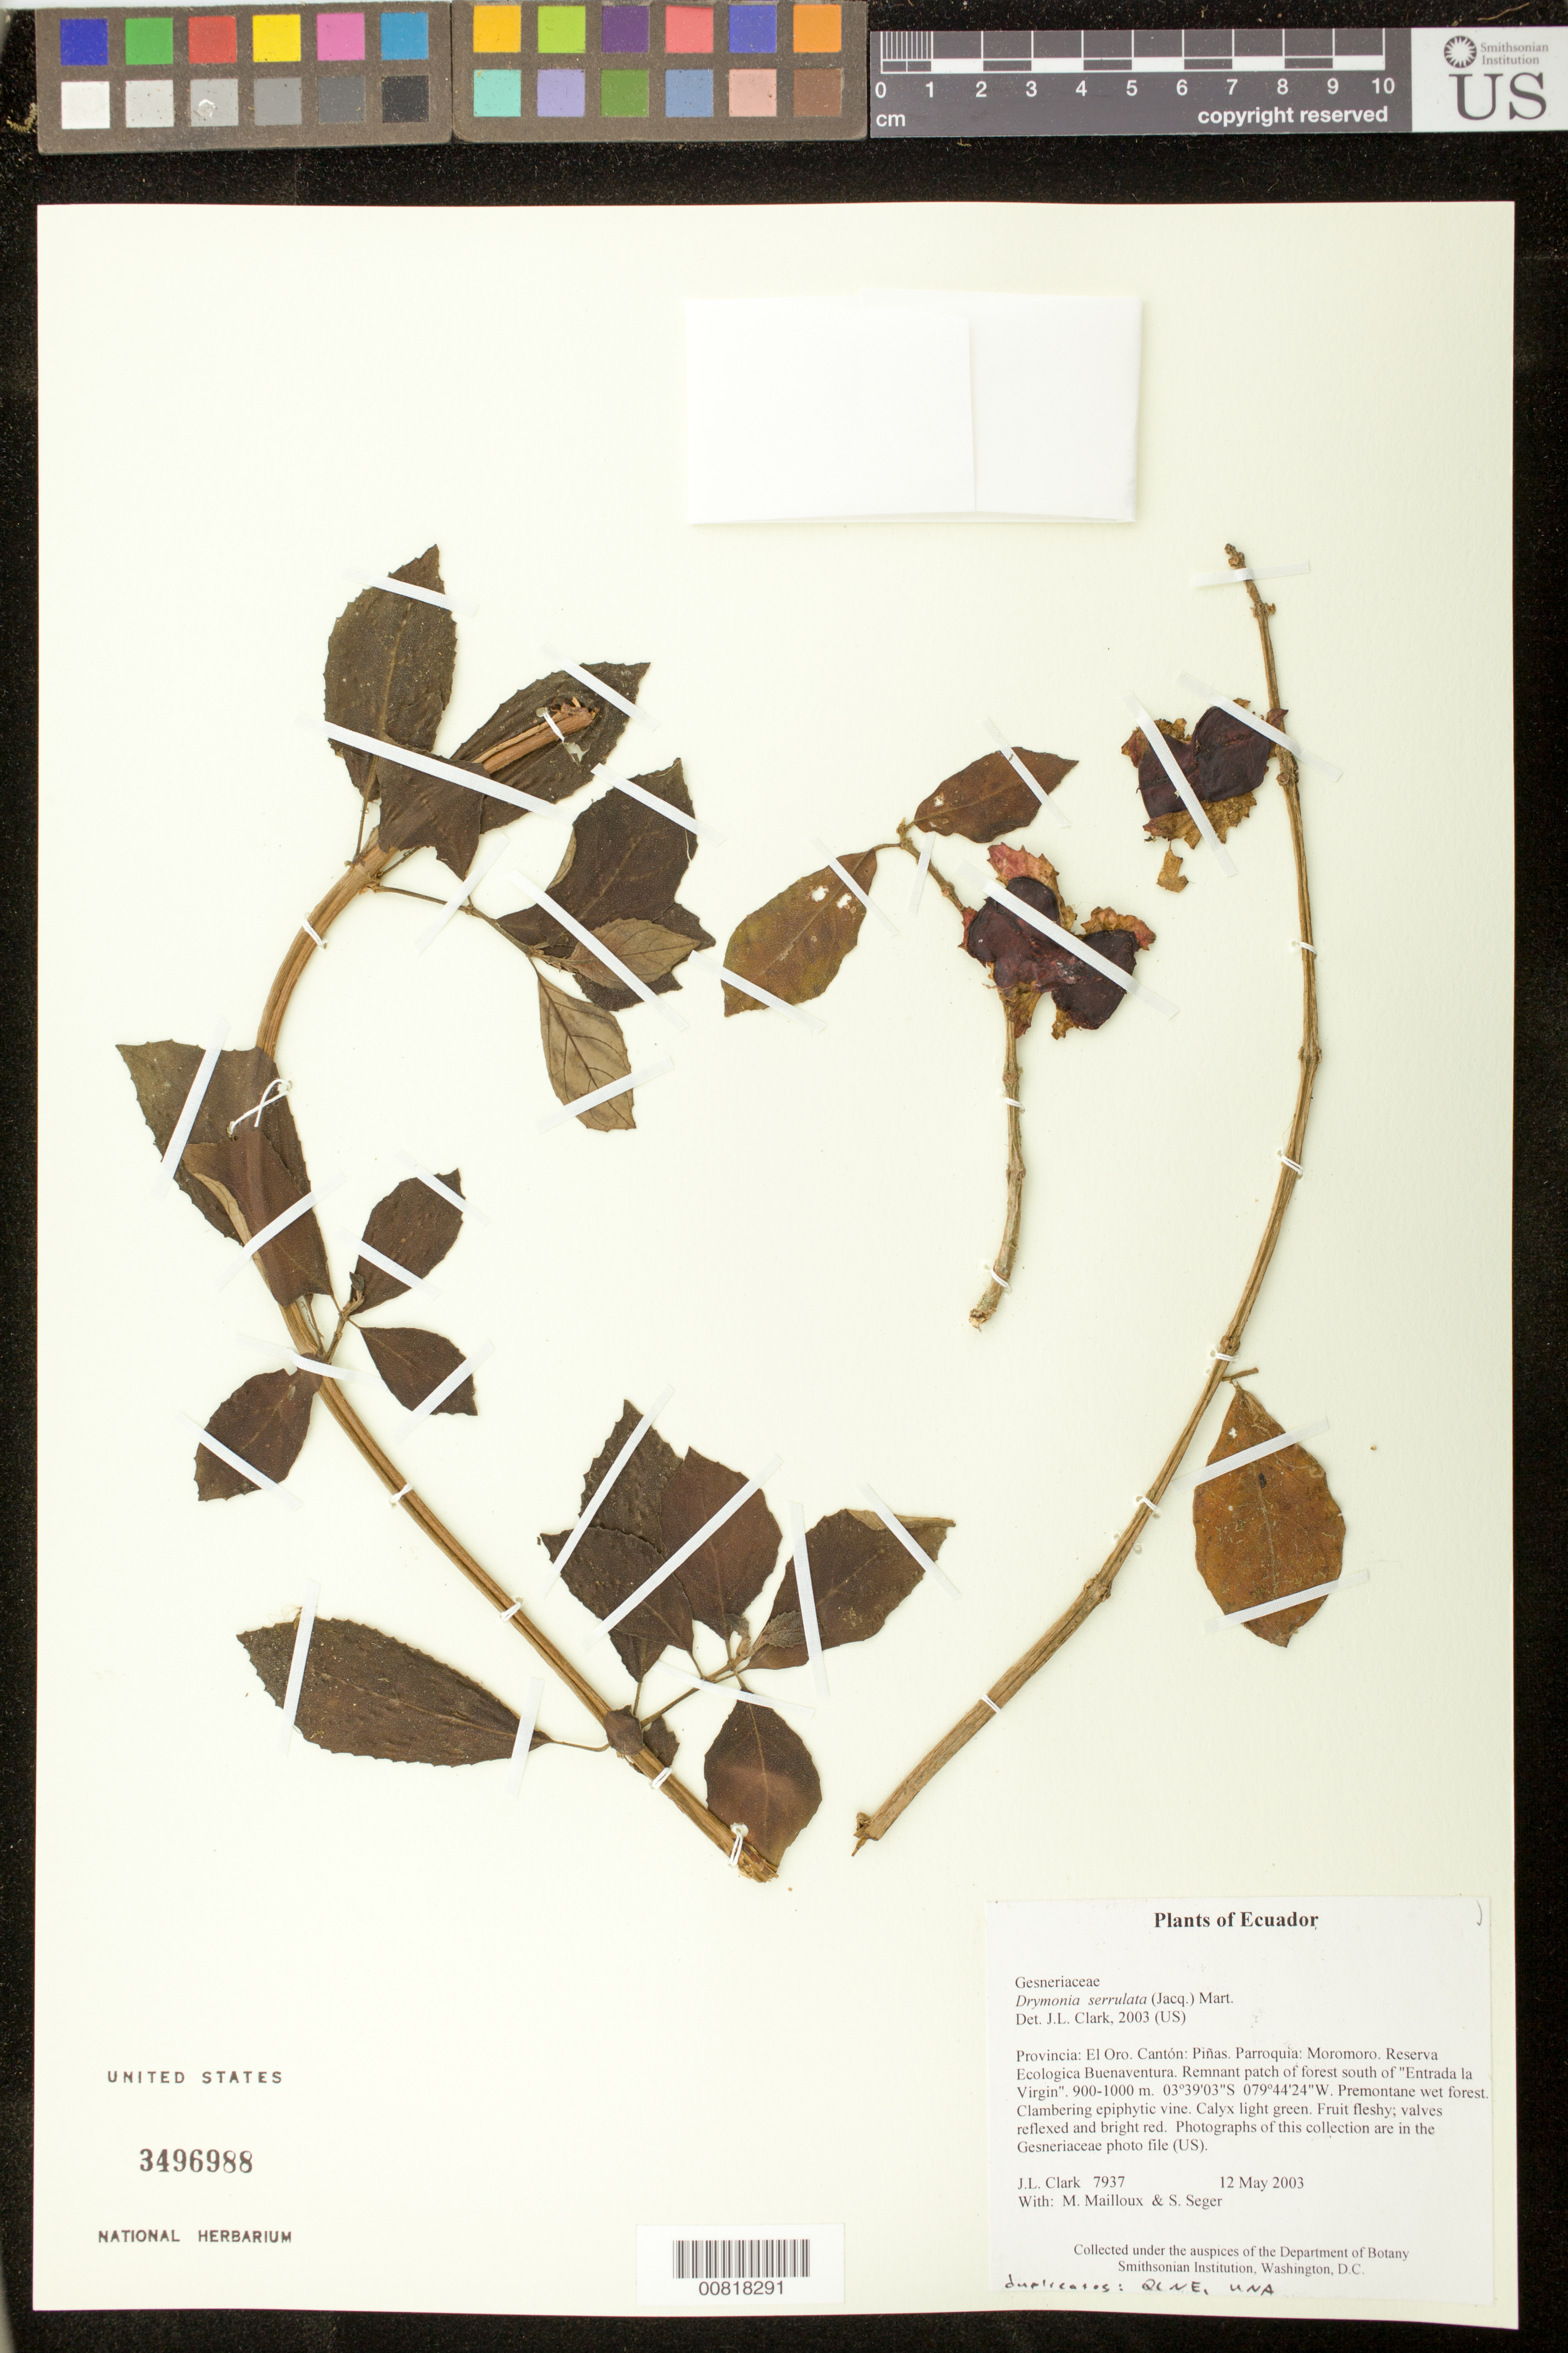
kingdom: Plantae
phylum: Tracheophyta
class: Magnoliopsida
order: Lamiales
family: Gesneriaceae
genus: Drymonia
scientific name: Drymonia serrulata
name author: (Jacq.) Mart.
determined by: Clark, J. L., (SEL), The Marie Selby Botanical Garden (UNITED STATES)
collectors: J. L. Clark, M. Mailloux & S. Seger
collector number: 7937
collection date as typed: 12 May 2003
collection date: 2003-05-12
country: Ecuador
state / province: El Oro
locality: Piñas. Parroquia: Moromoro. Reserva Ecologica Buenaventura. Remnant patch of forest south of "Entrada la Virgin"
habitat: Premontane wet forest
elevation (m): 900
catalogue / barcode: US 3496988